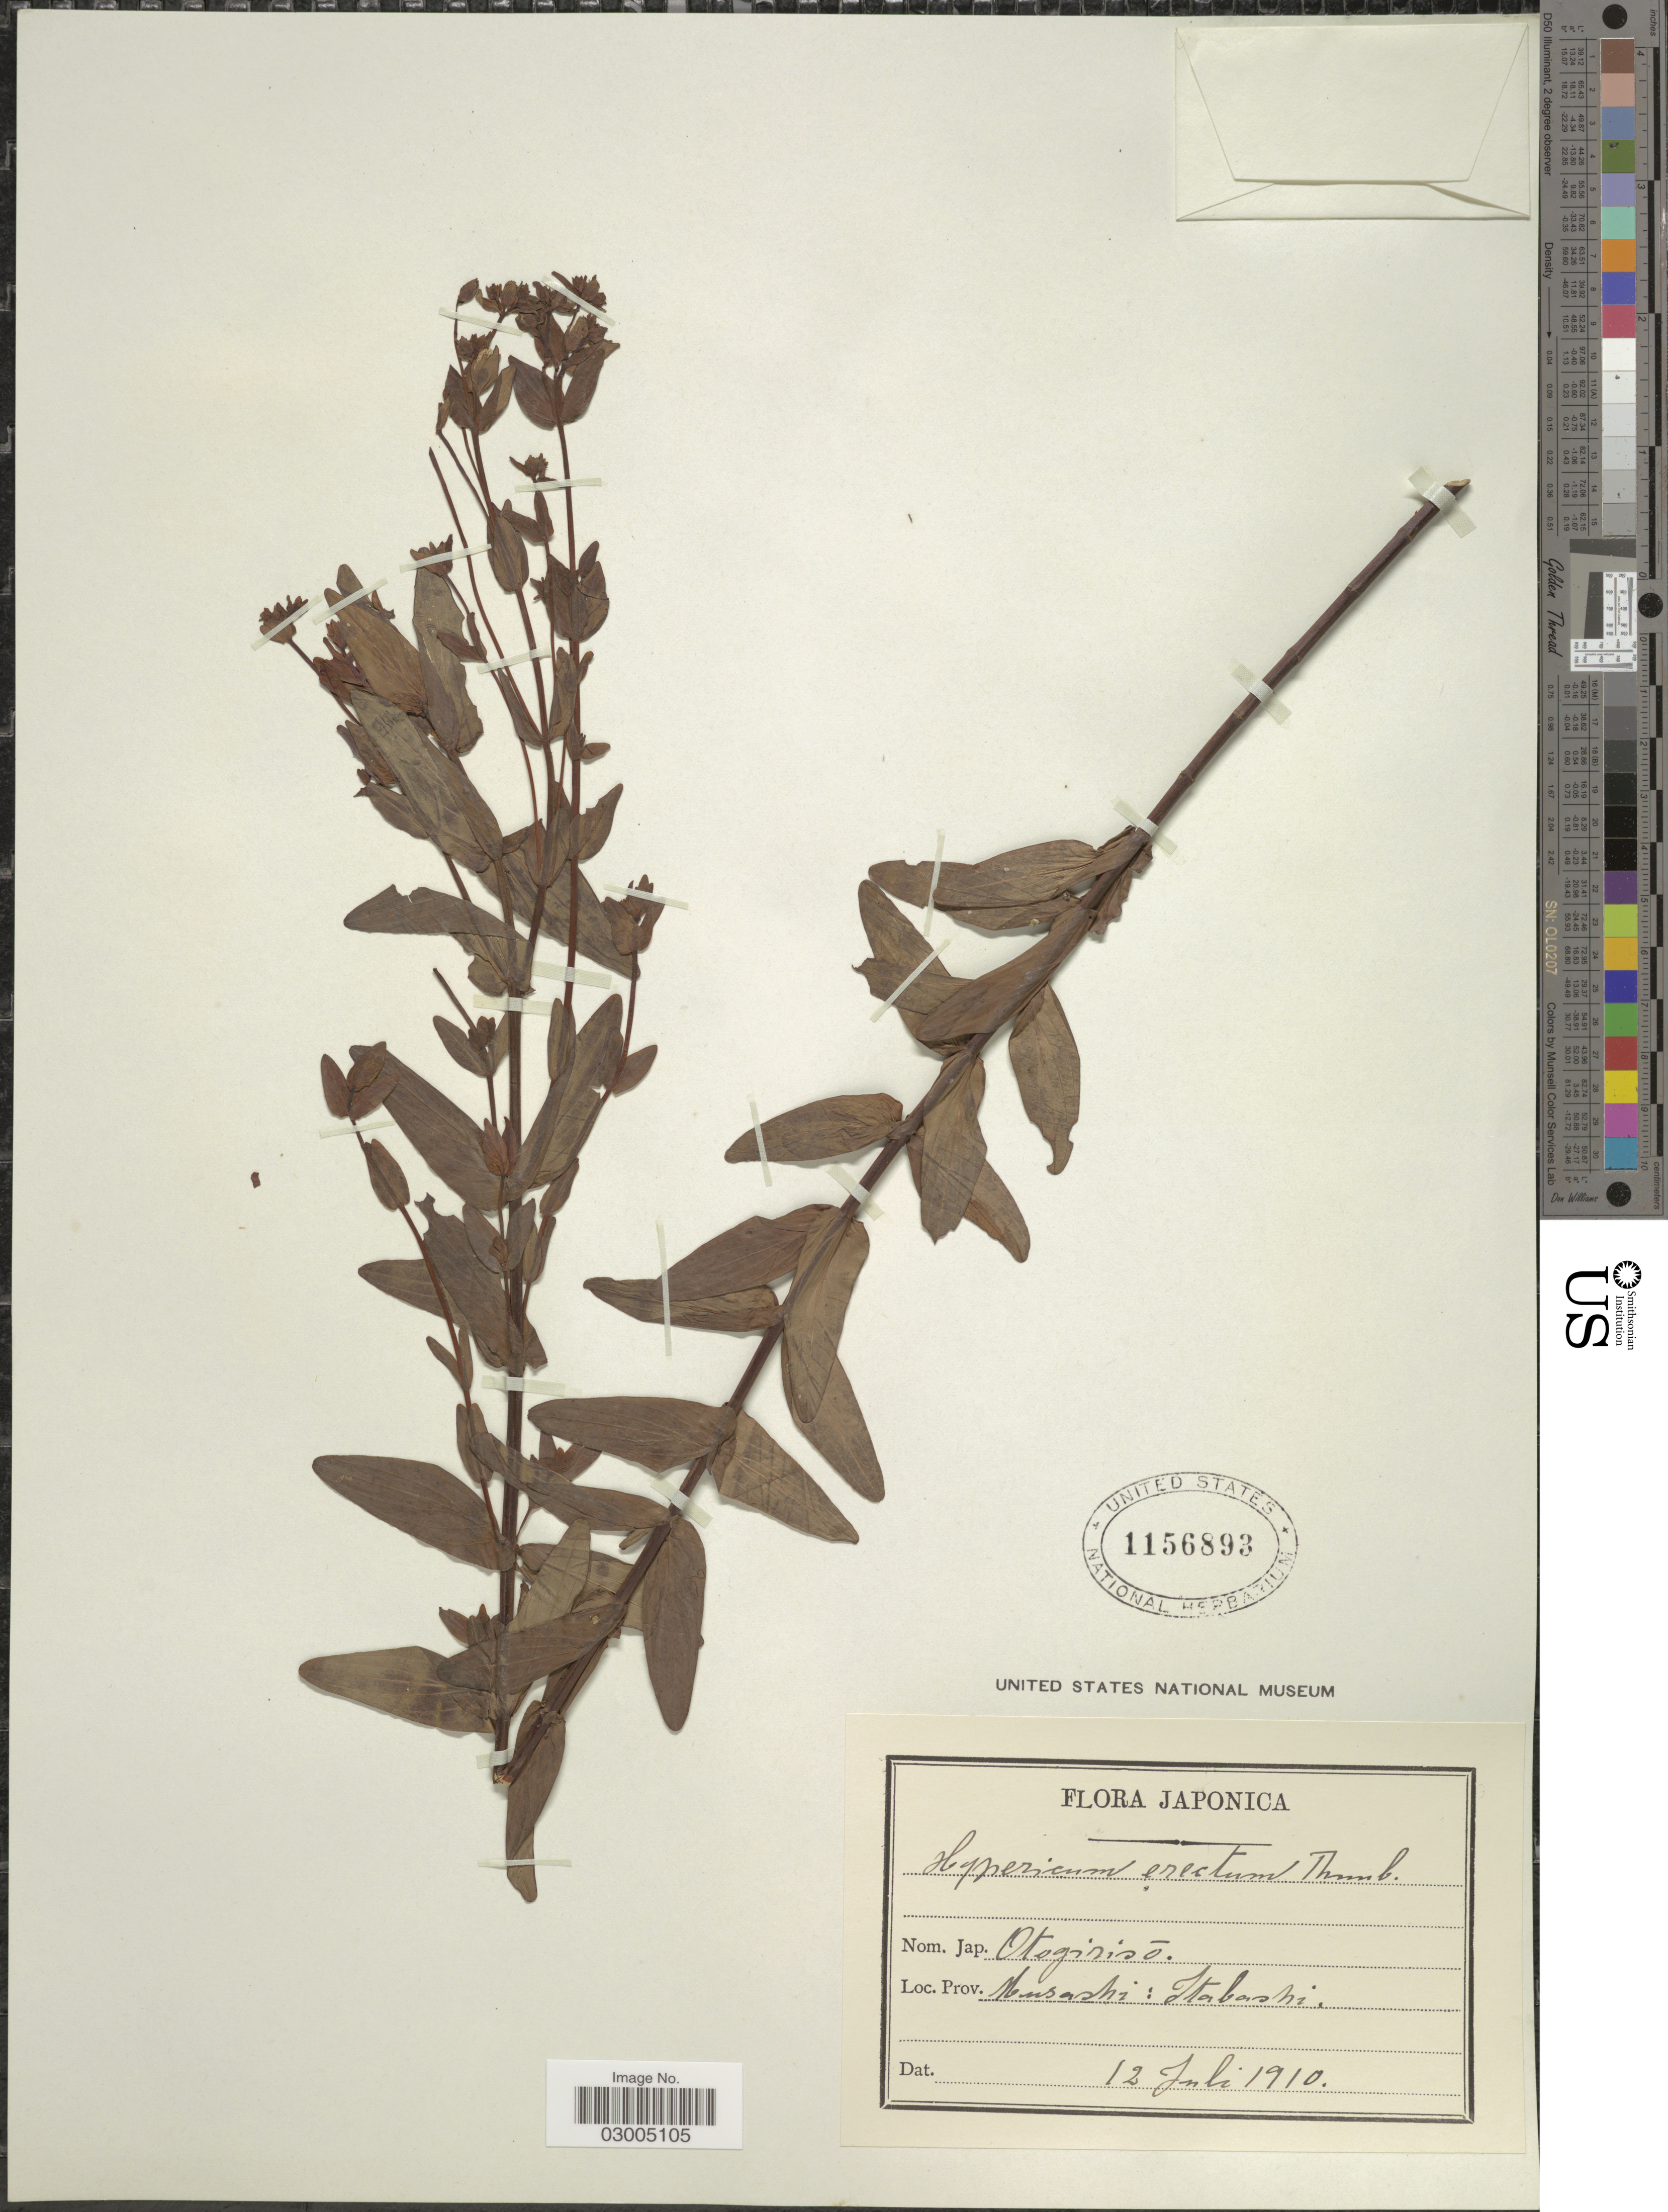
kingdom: Plantae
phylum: Tracheophyta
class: Magnoliopsida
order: Malpighiales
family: Hypericaceae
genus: Hypericum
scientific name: Hypericum erectum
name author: Thunb.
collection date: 1910-07-12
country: Japan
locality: Musashi: Itabashi.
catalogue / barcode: US 1156893